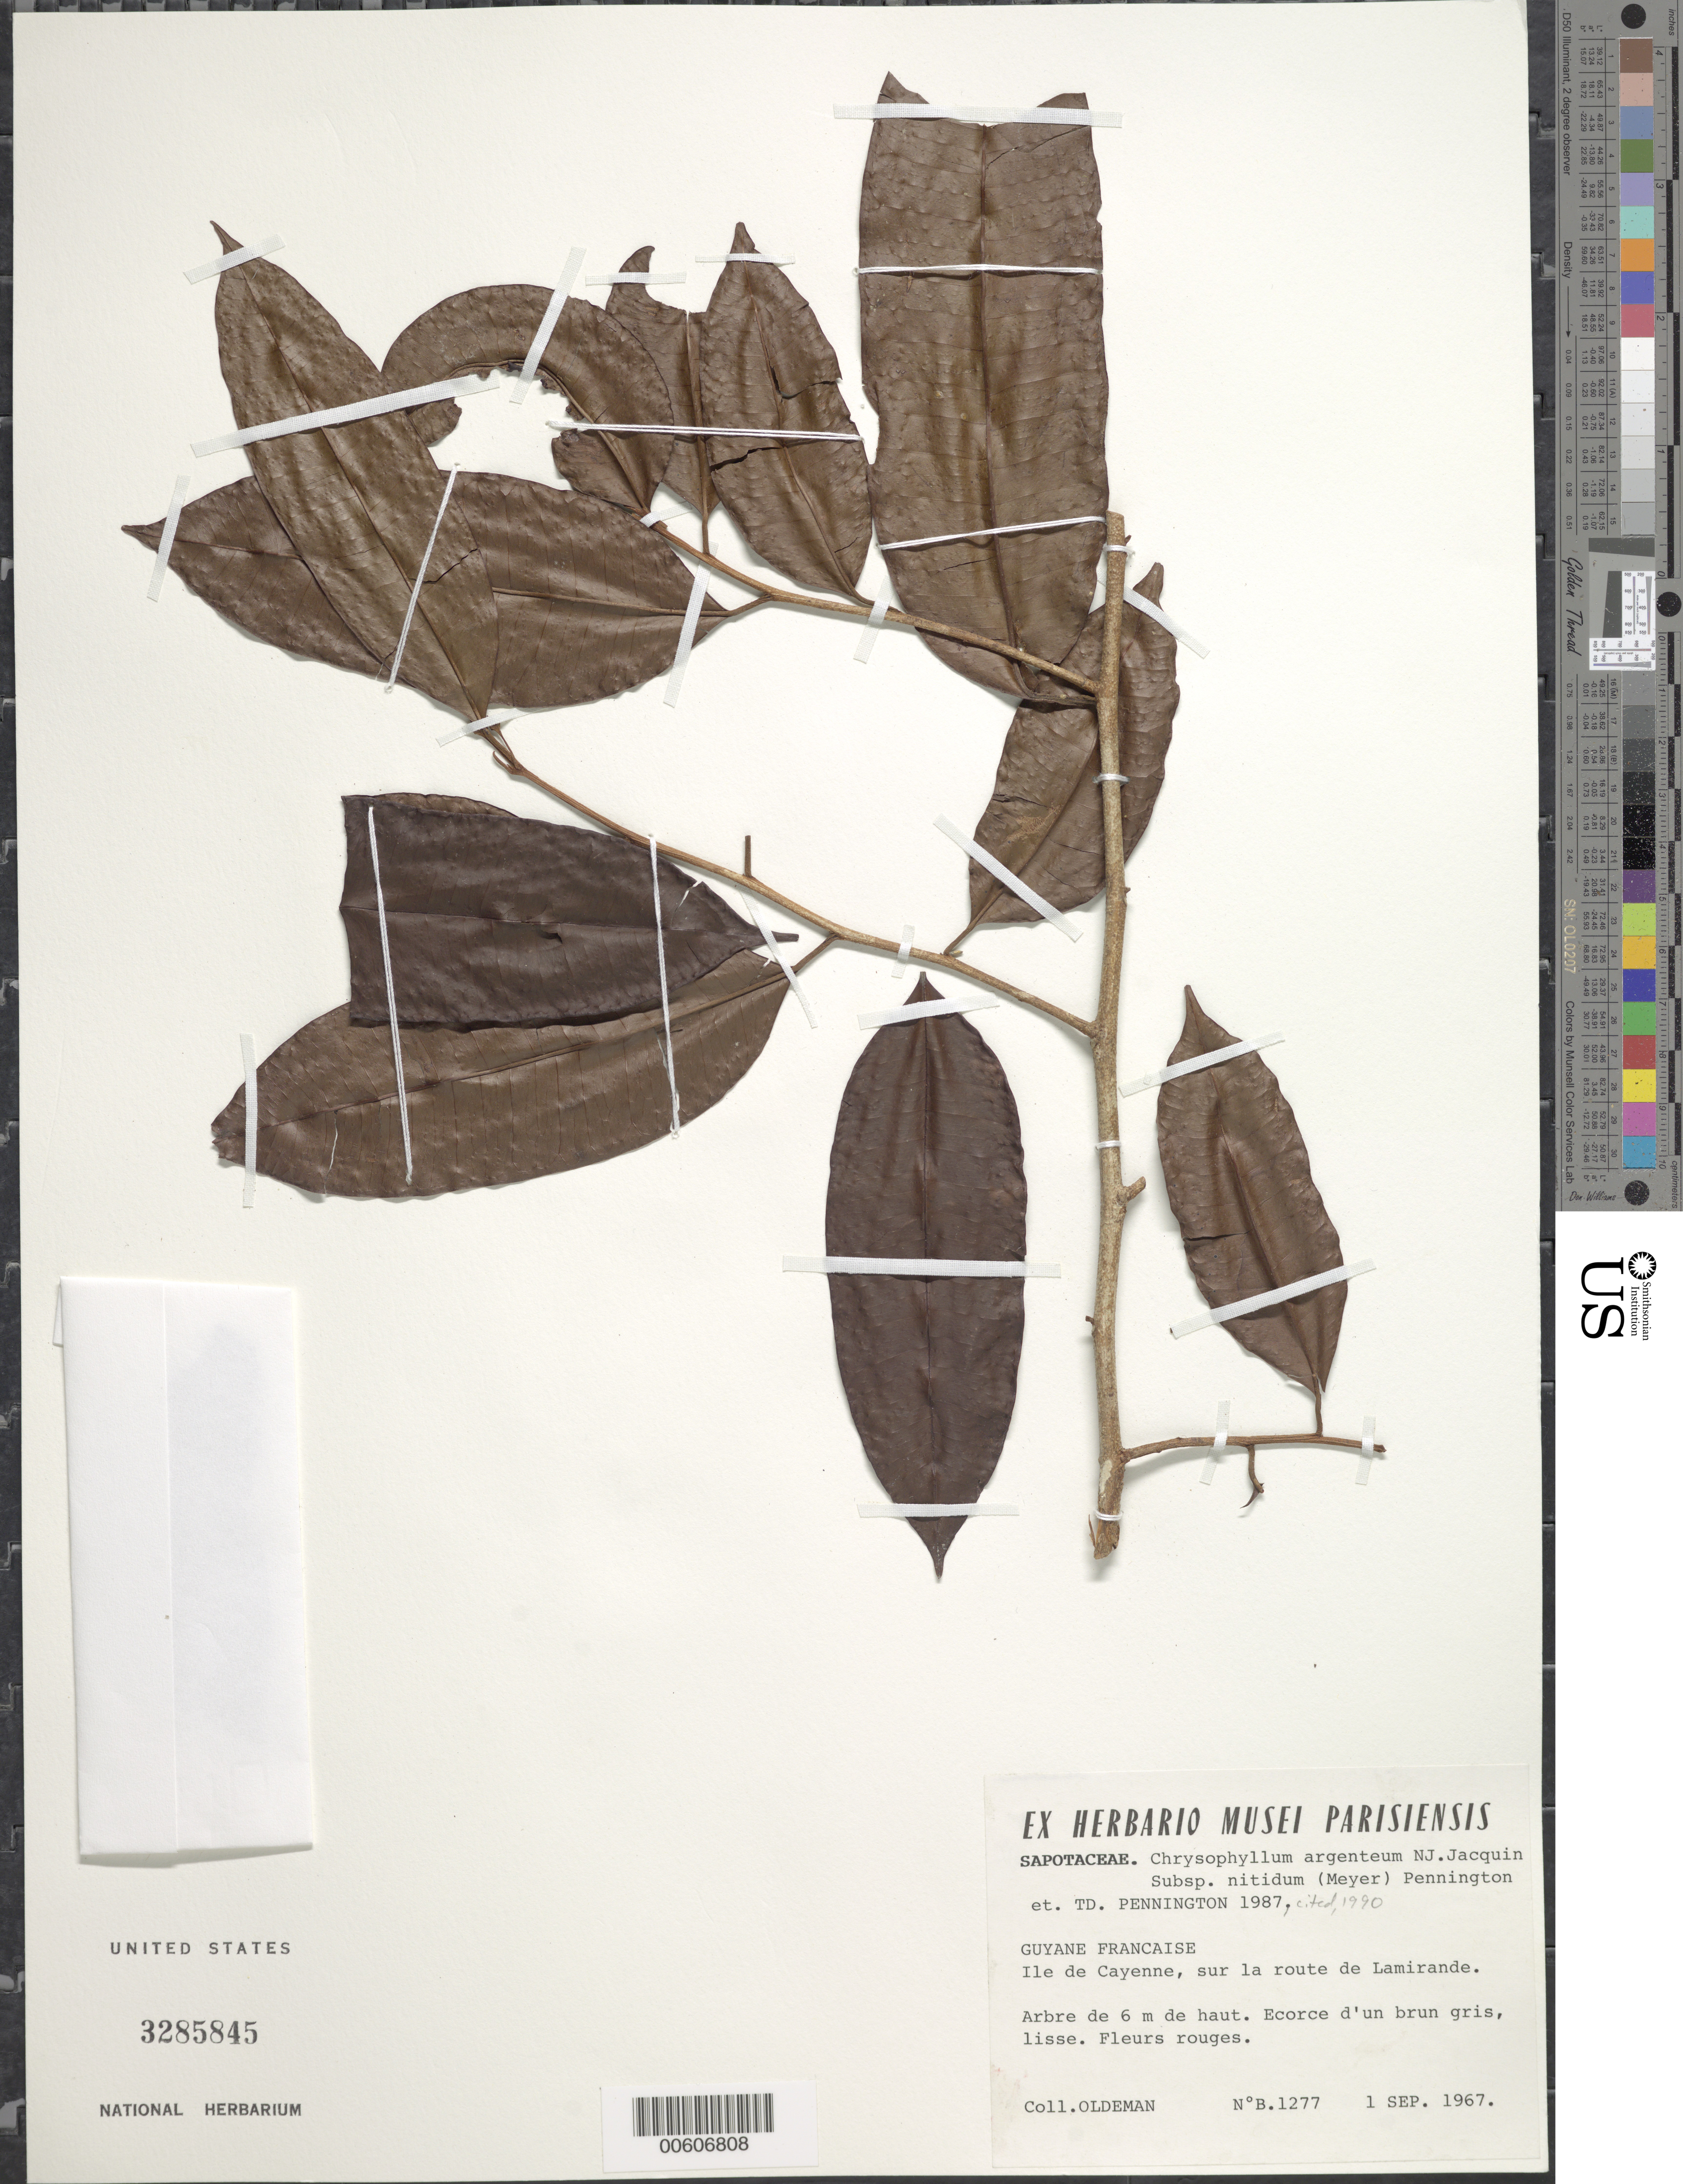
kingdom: Plantae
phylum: Tracheophyta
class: Magnoliopsida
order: Ericales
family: Sapotaceae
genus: Chrysophyllum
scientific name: Chrysophyllum argenteum subsp. nitidum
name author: Jacq.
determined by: Pennington, T. D., (K)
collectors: R. Oldeman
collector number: B 1277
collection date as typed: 1-Sep-67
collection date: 1967-09-01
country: French Guiana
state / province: Cayenne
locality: Ile de Cayenne, sur la route de La Mirande, Réserve de la Mirande - 1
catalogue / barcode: US 3285845